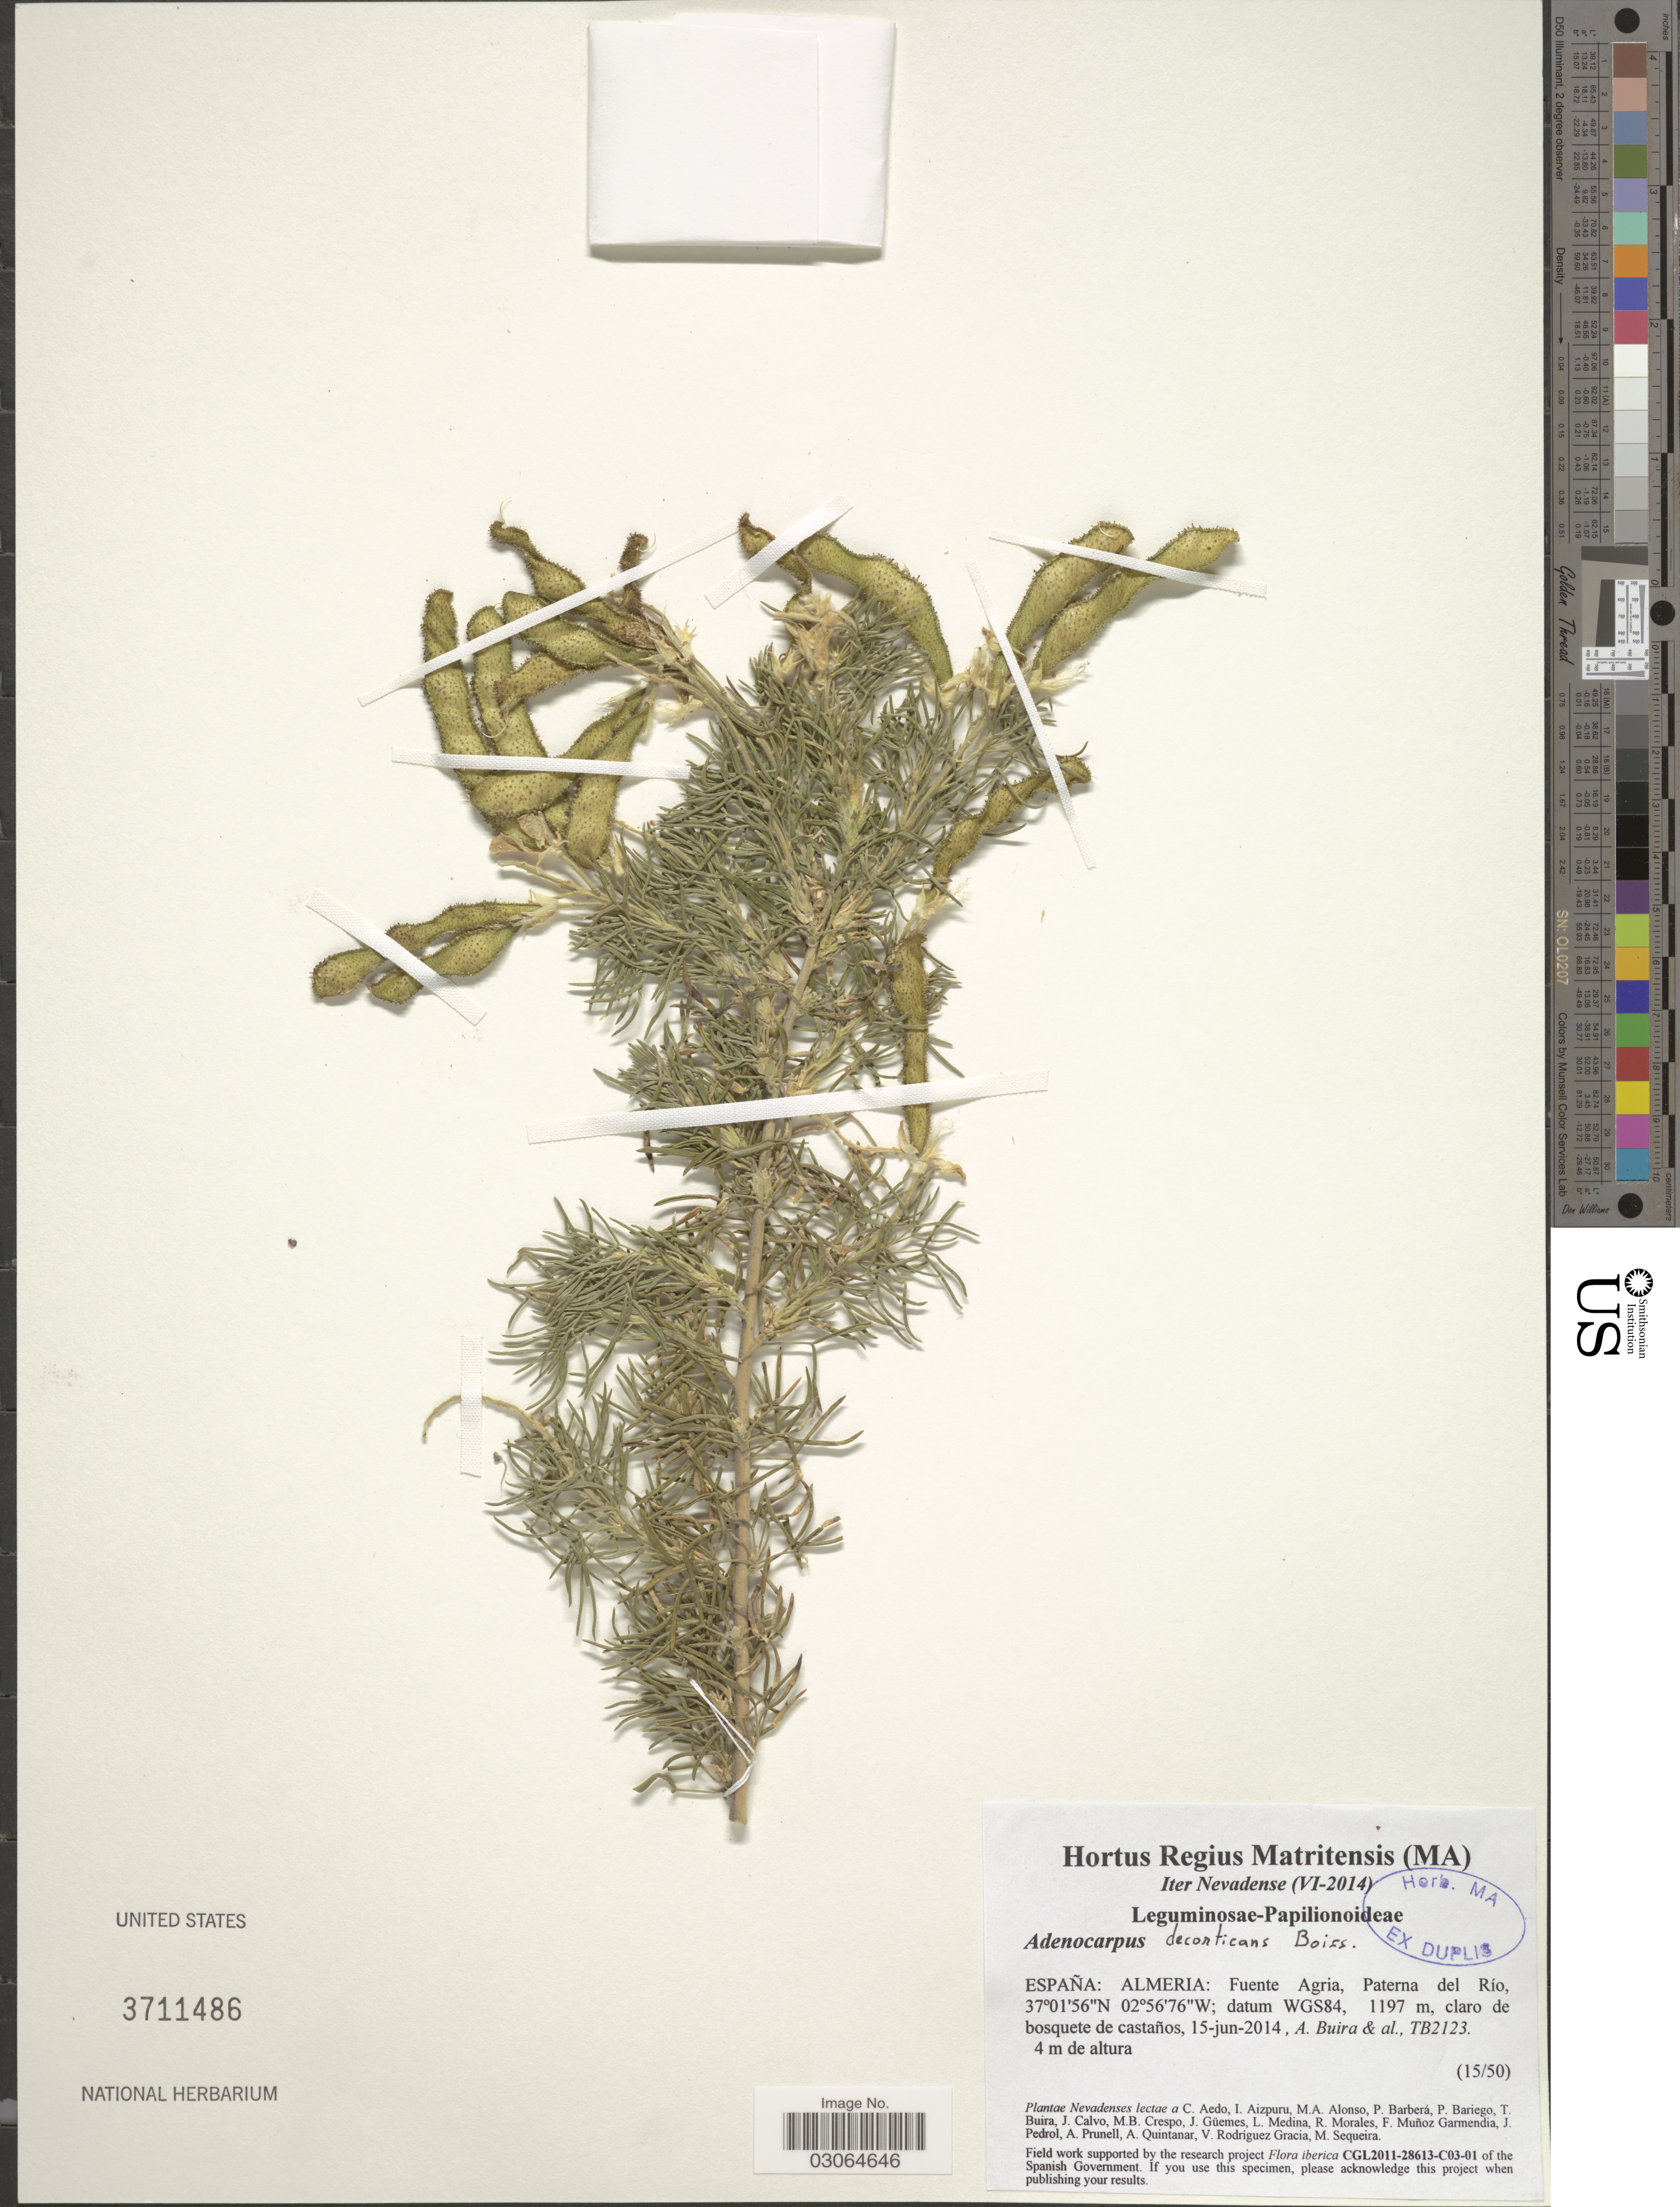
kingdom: Plantae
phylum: Tracheophyta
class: Magnoliopsida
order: Fabales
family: Fabaceae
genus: Adenocarpus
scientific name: Adenocarpus decorticans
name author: Boiss.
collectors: A. Buira, C. Aedo, I. Aizpuru, M. Alonso & et al.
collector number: TB2123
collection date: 2014-06-15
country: Spain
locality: España: Almeria: Fuente Agria, Paterna del Río.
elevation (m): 1197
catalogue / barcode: US 3711486